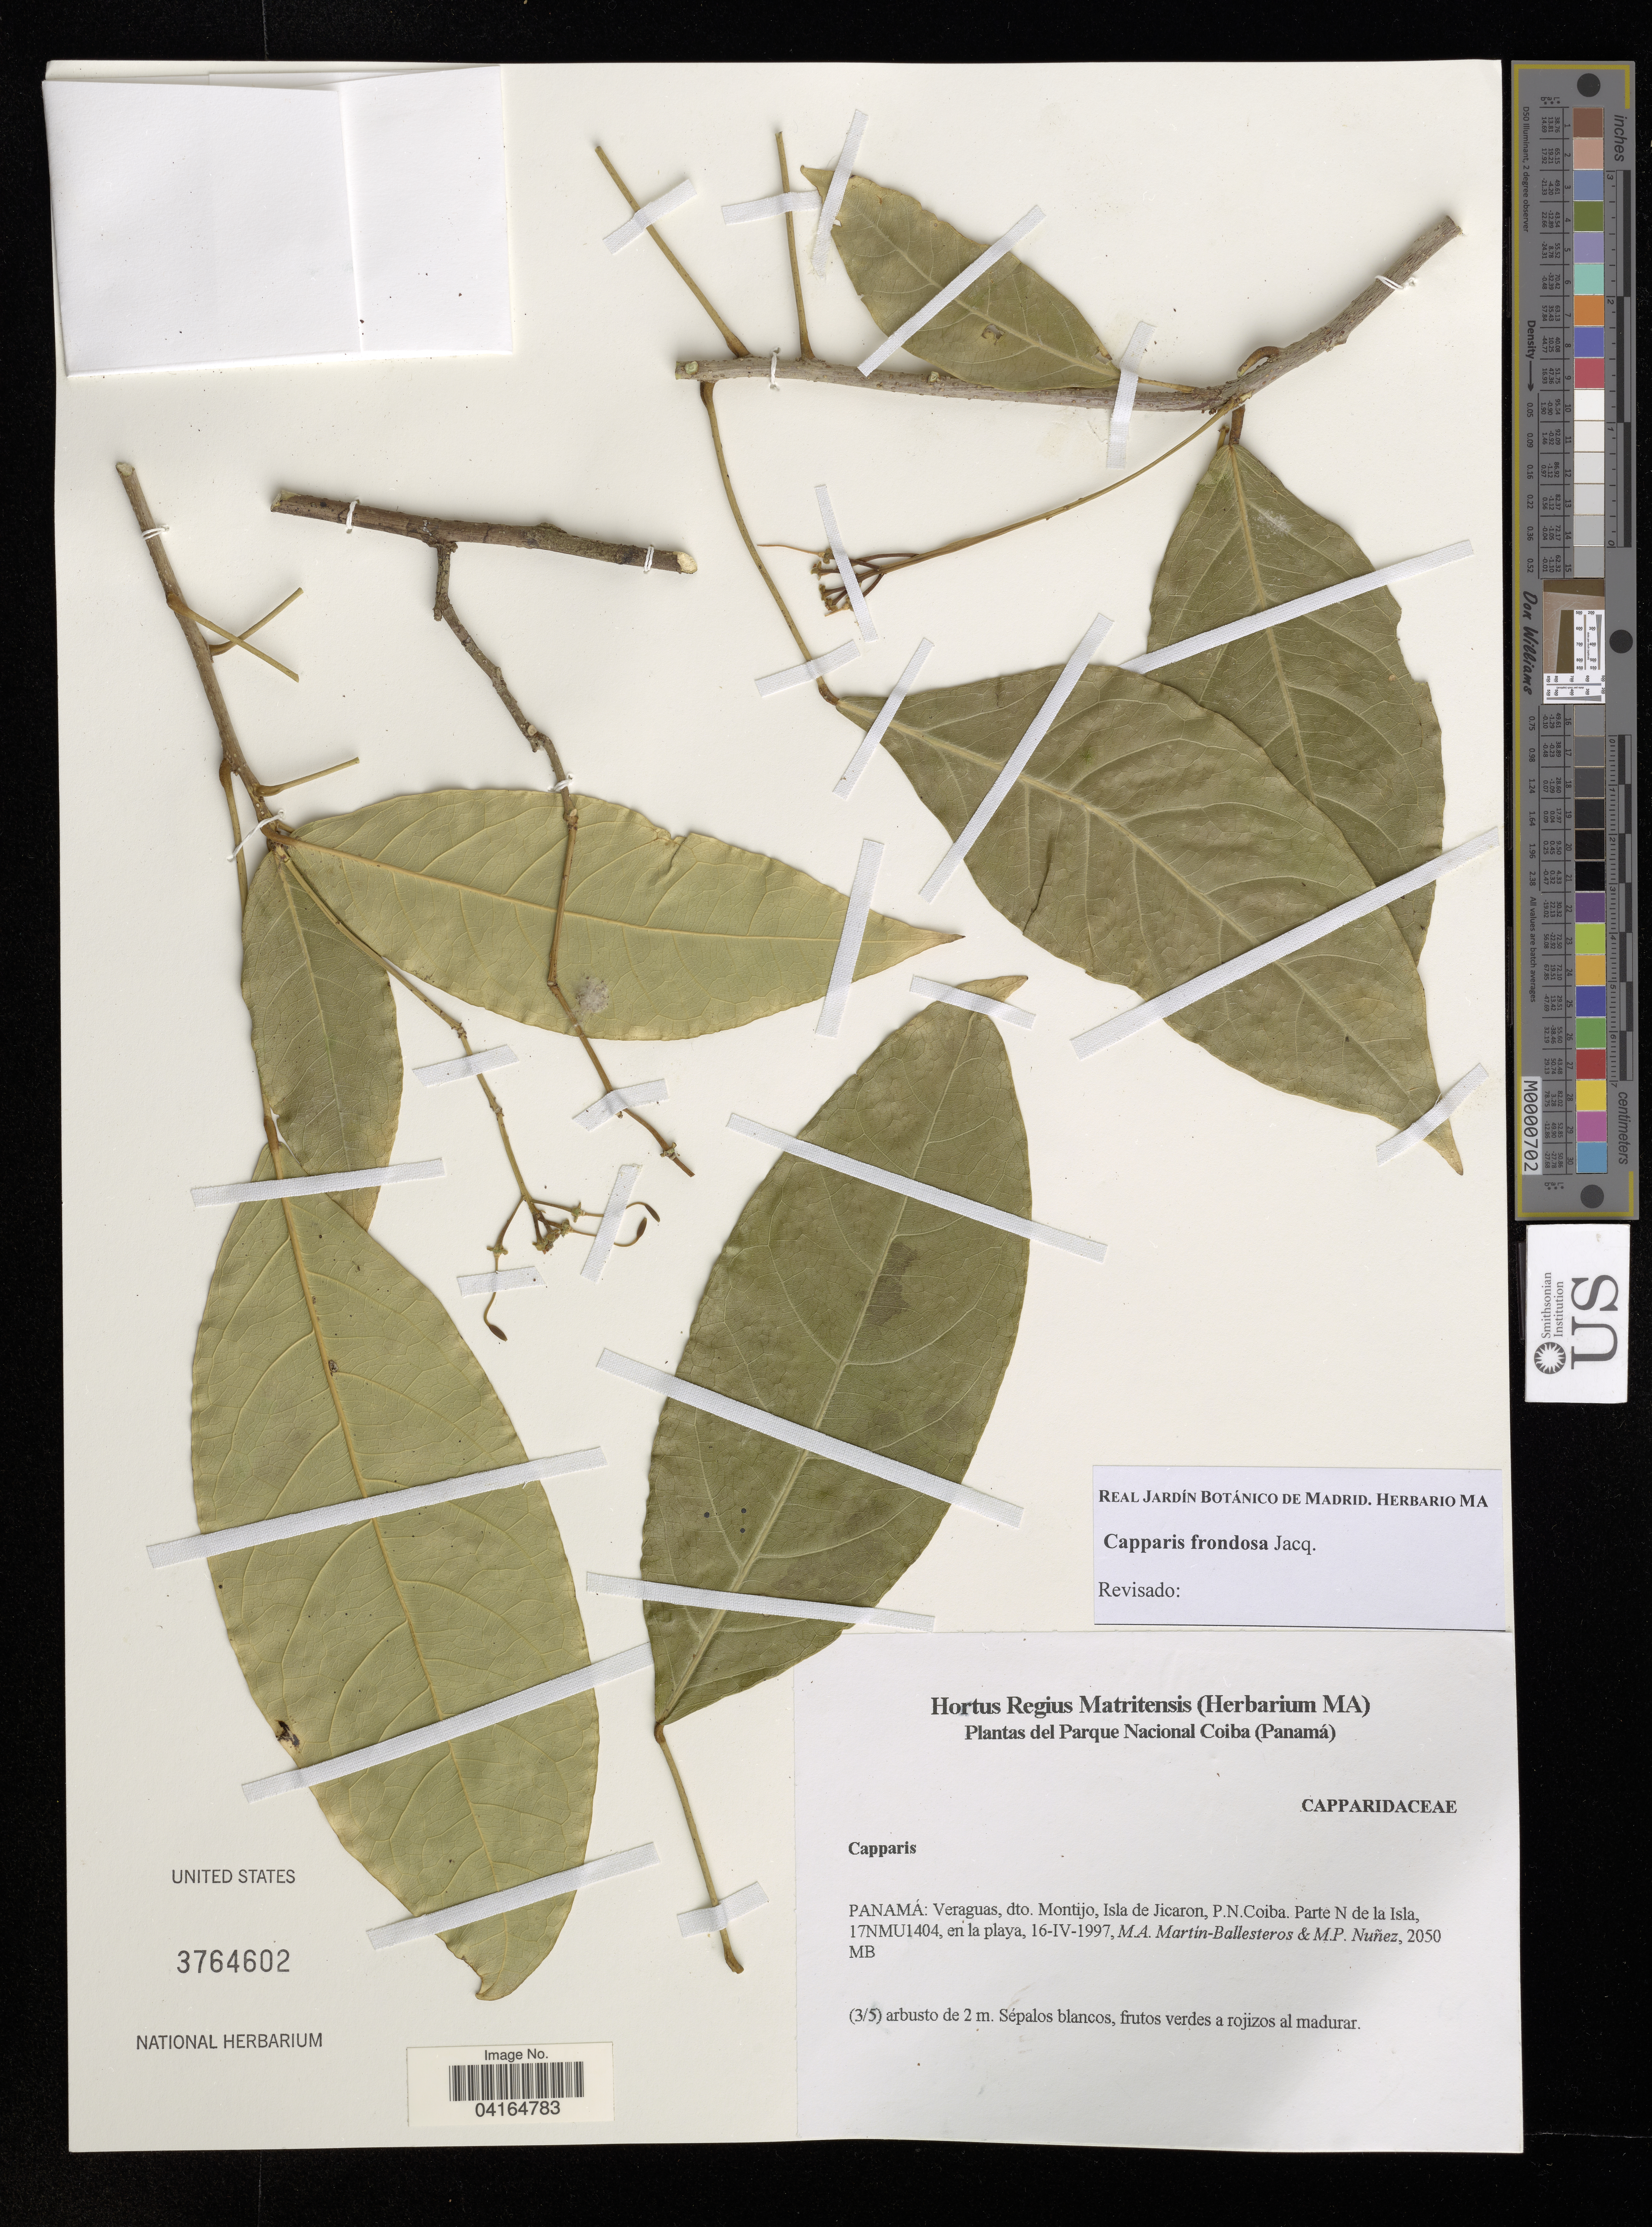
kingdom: Plantae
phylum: Tracheophyta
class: Magnoliopsida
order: Brassicales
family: Capparaceae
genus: Capparis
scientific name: Capparis frondosa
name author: Jacq.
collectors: M. Martin Ballesteros & M. Nuñez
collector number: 2050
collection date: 1997-04-16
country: Panama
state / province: Veraguas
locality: Isla de Jicaron, P. N. Coiba. Parte N de la Isla, 17NMU1404, en la playa.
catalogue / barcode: US 3764602